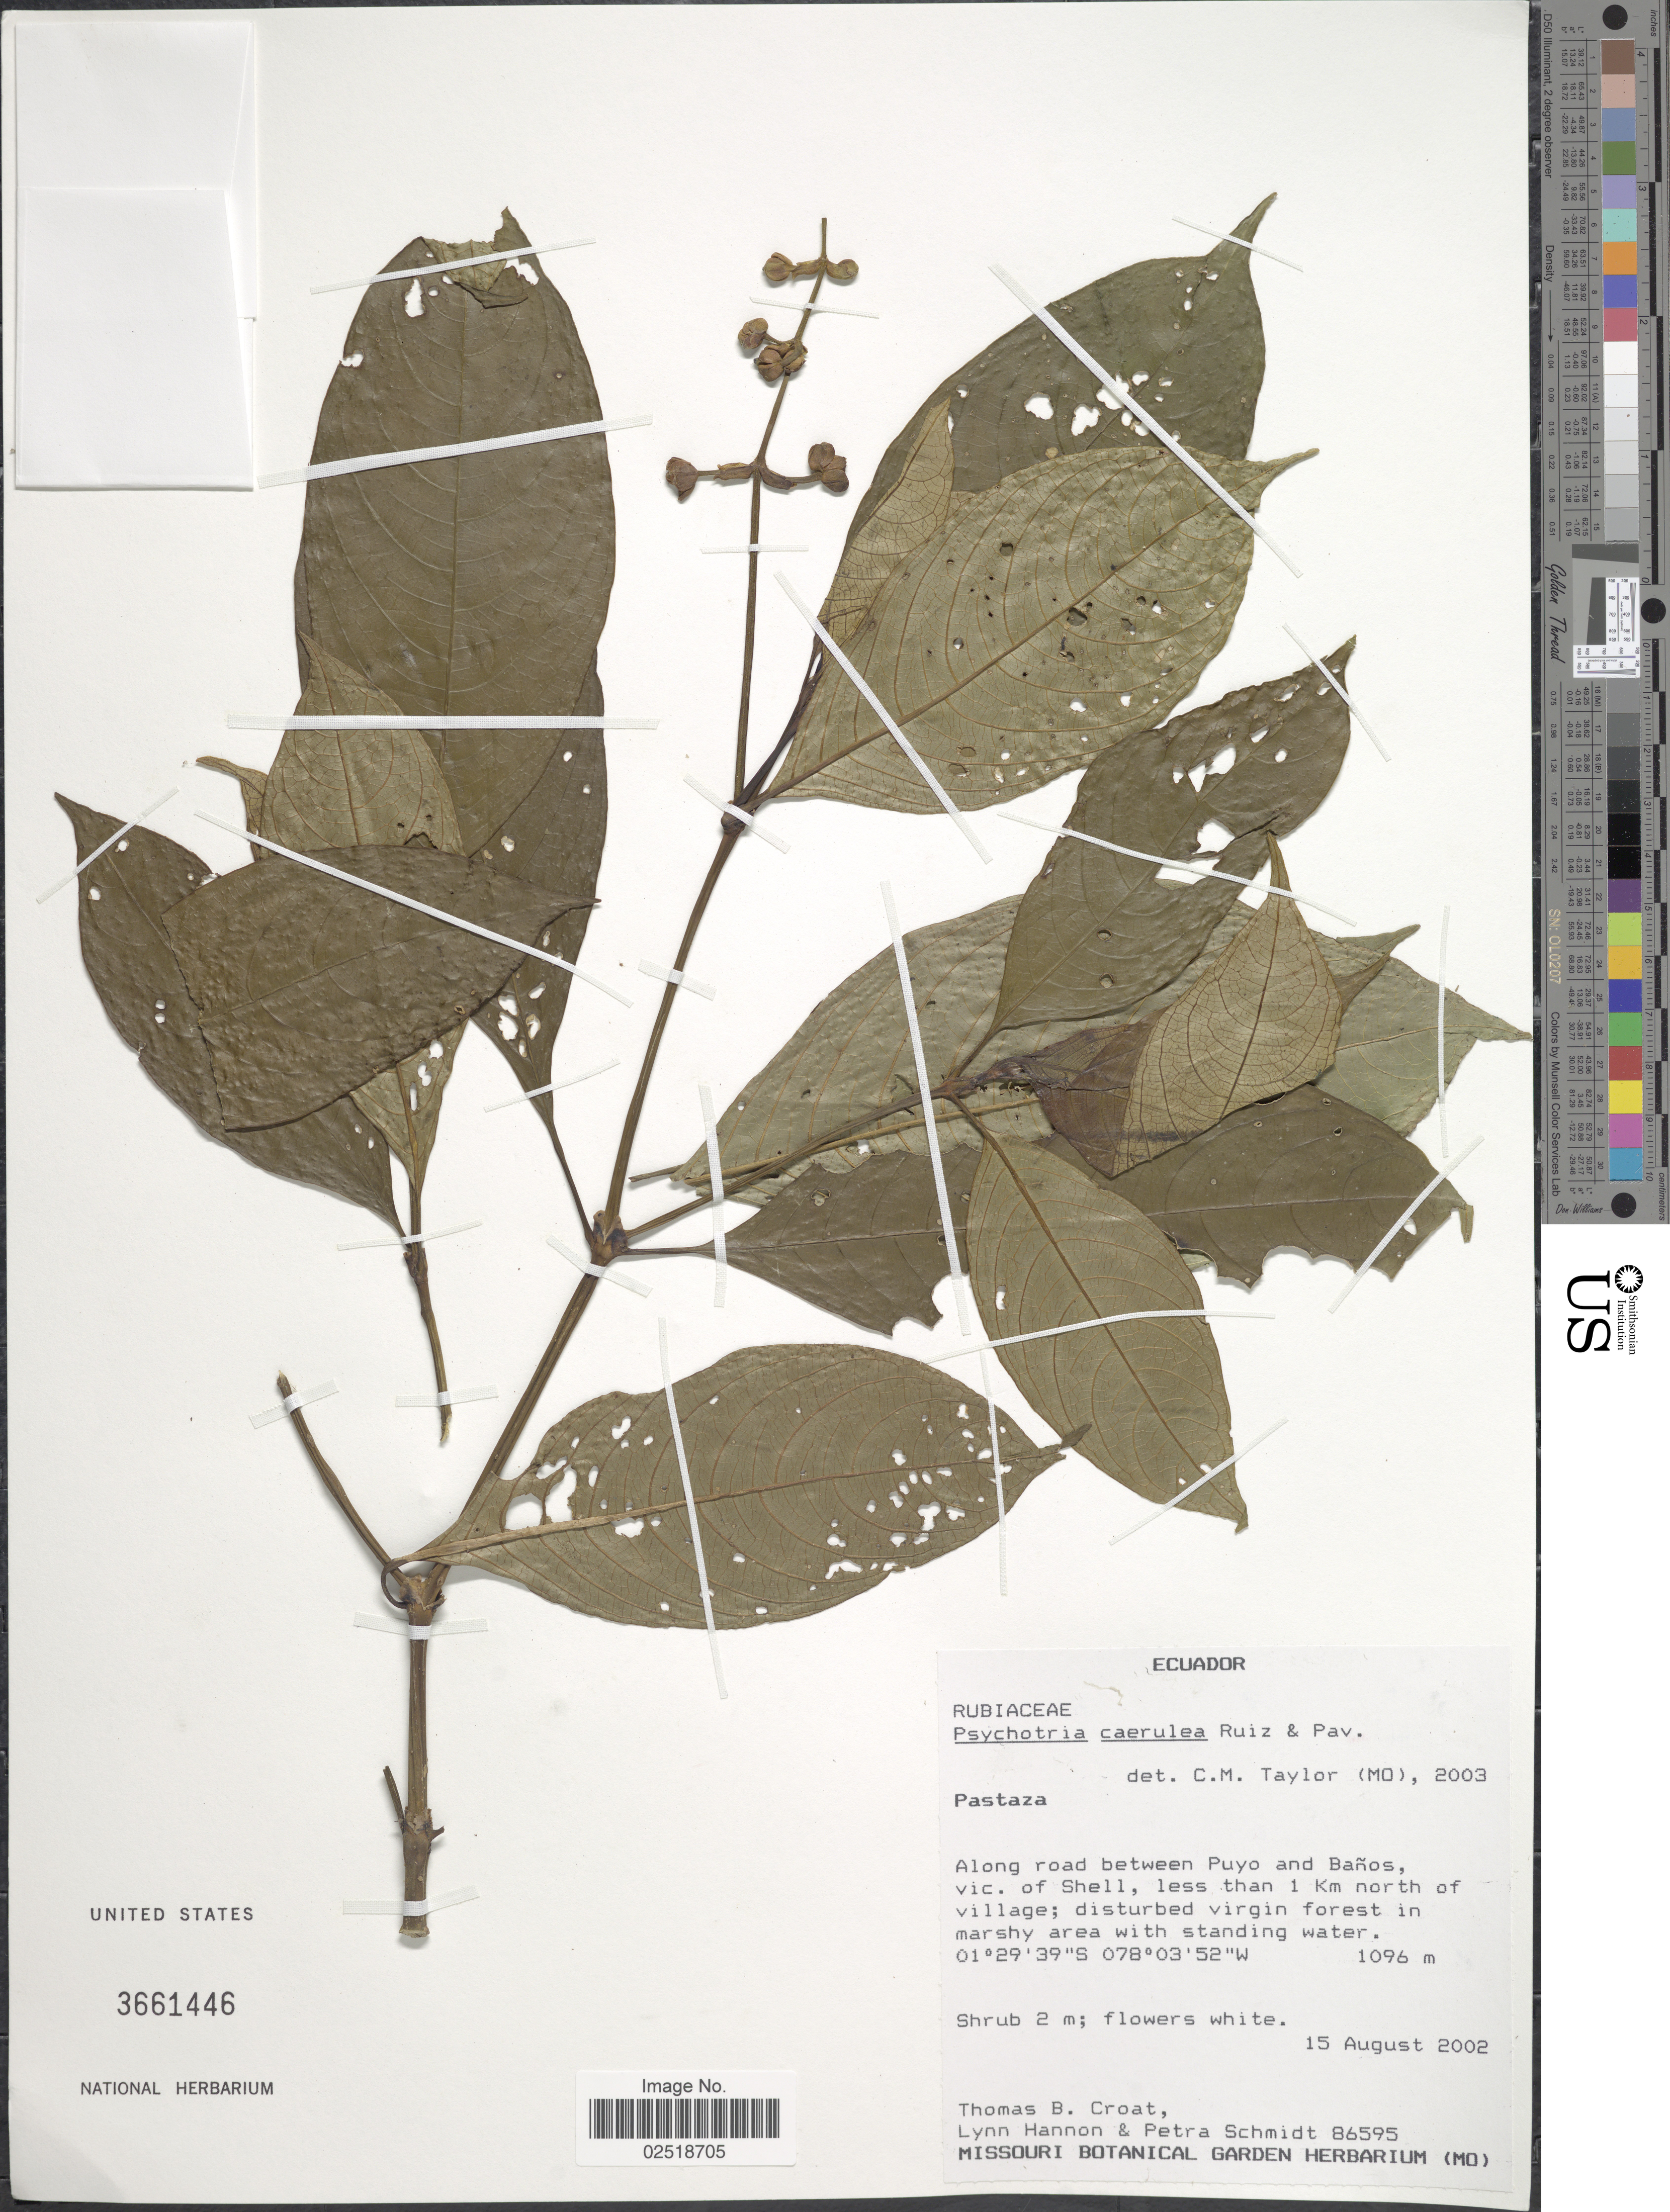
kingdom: Plantae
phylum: Tracheophyta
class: Magnoliopsida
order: Gentianales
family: Rubiaceae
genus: Psychotria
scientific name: Psychotria caerulea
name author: Ruiz & Pav.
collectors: T. B. Croat, L. Hannon & P. Schmidt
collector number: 86595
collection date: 2002-08-15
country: Ecuador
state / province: Pastaza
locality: Along road between Puyo and Baños, vic. of Shell, less than 1 Km north of village. disturbed virgin forest in marshy area with standing water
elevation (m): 1096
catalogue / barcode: US 3661446